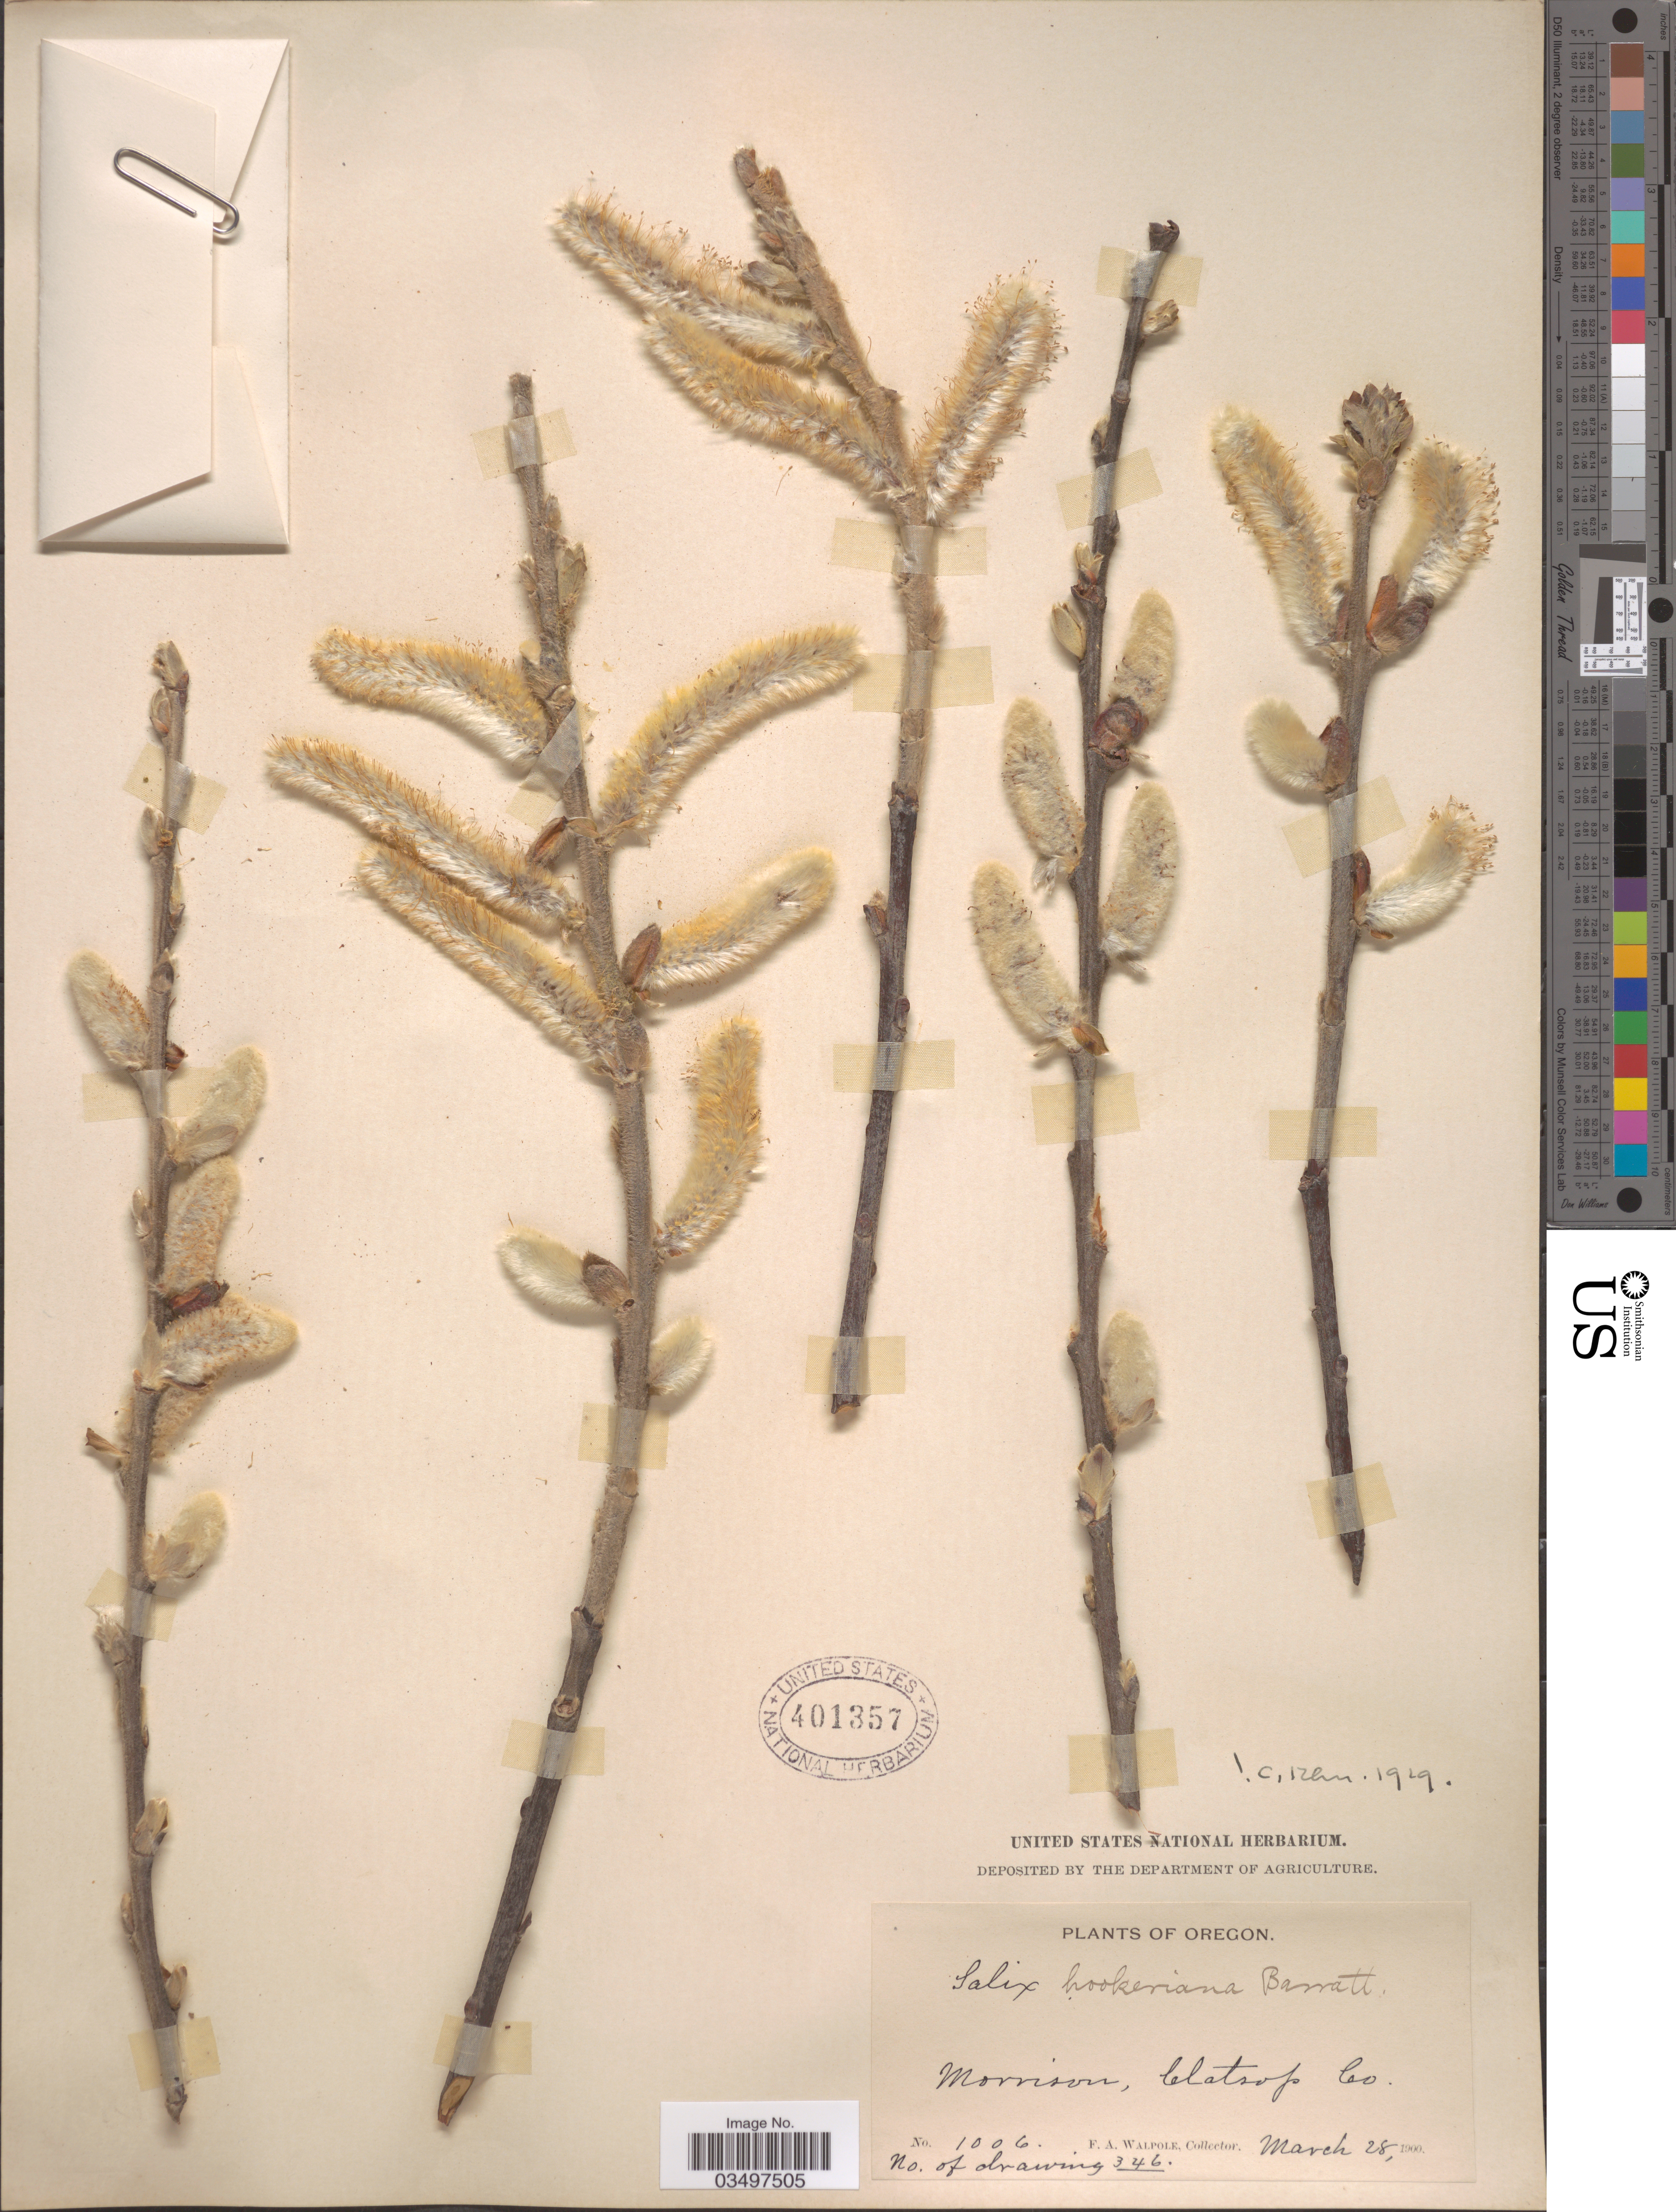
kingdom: Plantae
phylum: Tracheophyta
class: Magnoliopsida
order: Malpighiales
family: Salicaceae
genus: Salix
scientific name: Salix hookeriana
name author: Barratt ex Hook.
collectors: F. Walpole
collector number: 1006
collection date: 1900-03-28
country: United States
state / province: Oregon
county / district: Clatsop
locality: Morrison, Clatsop Co.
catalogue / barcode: US 401357